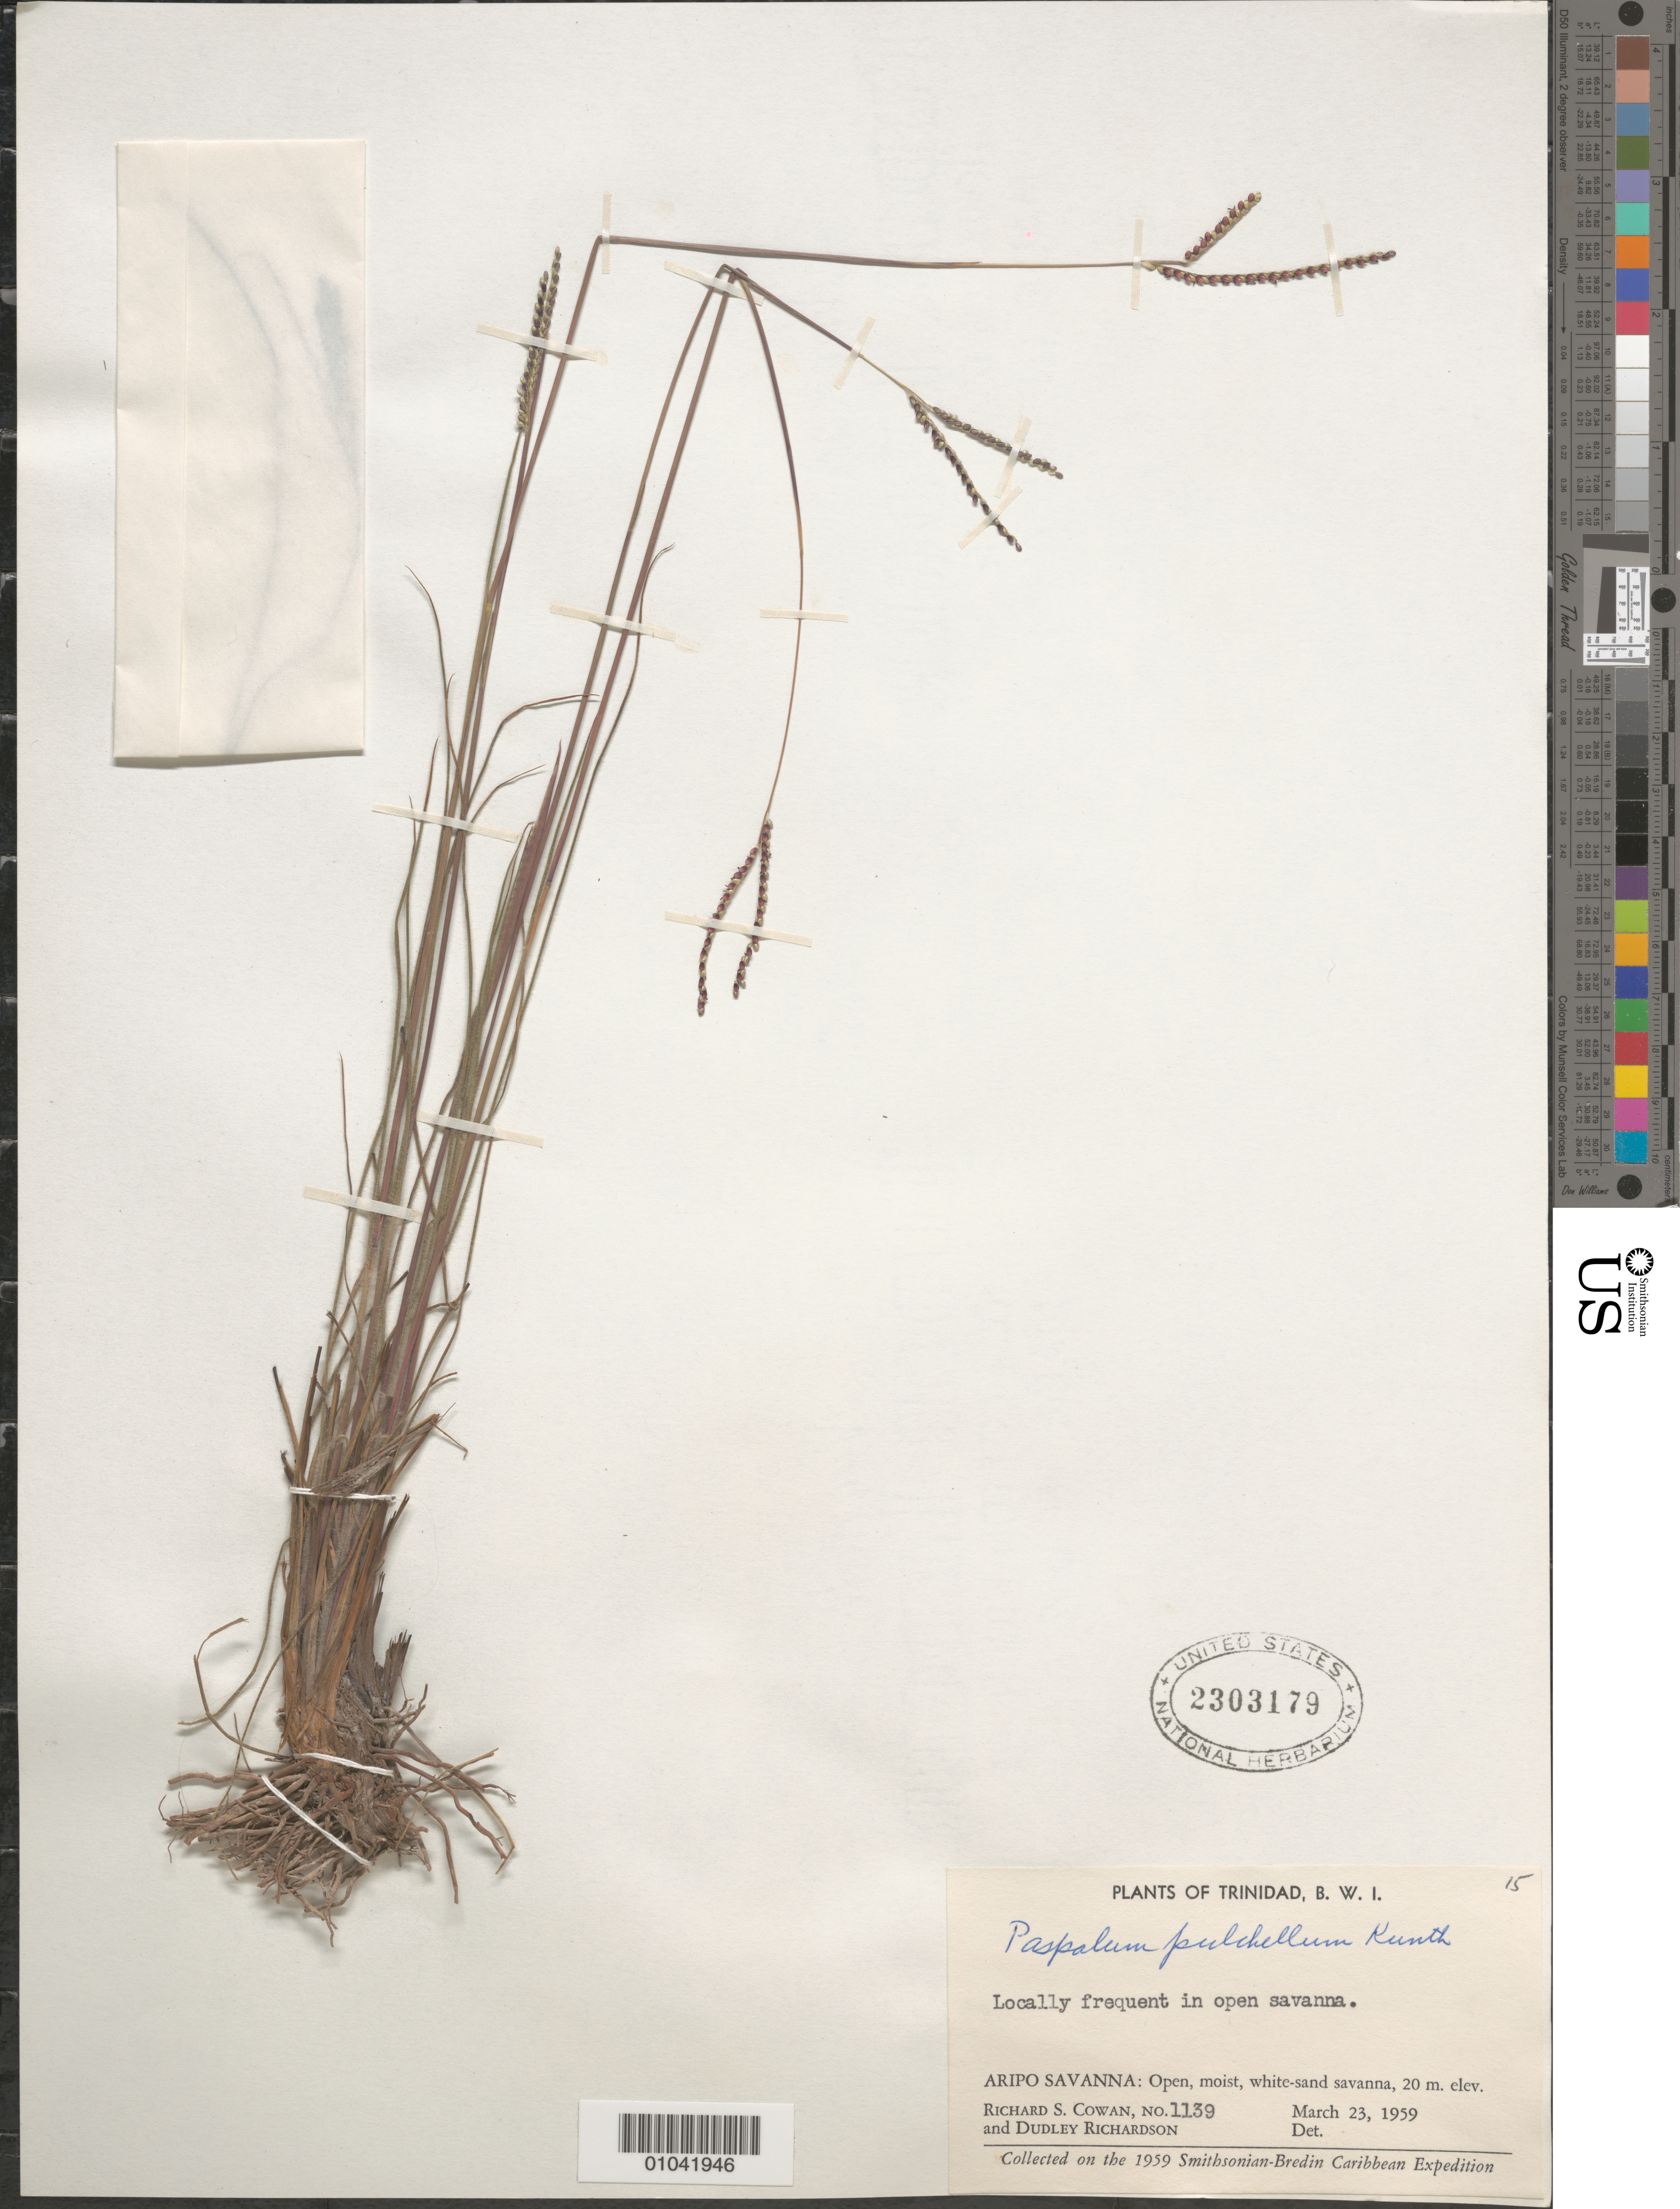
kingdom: Plantae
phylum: Tracheophyta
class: Liliopsida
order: Poales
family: Poaceae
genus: Paspalum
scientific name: Paspalum pulchellum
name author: Kunth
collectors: R. S. Cowan & D. Richardson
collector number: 1139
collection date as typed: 23 Mar 1959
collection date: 1959-03-23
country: Trinidad and Tobago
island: Trinidad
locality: Aripo Savanna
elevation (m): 20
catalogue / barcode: US 2303179